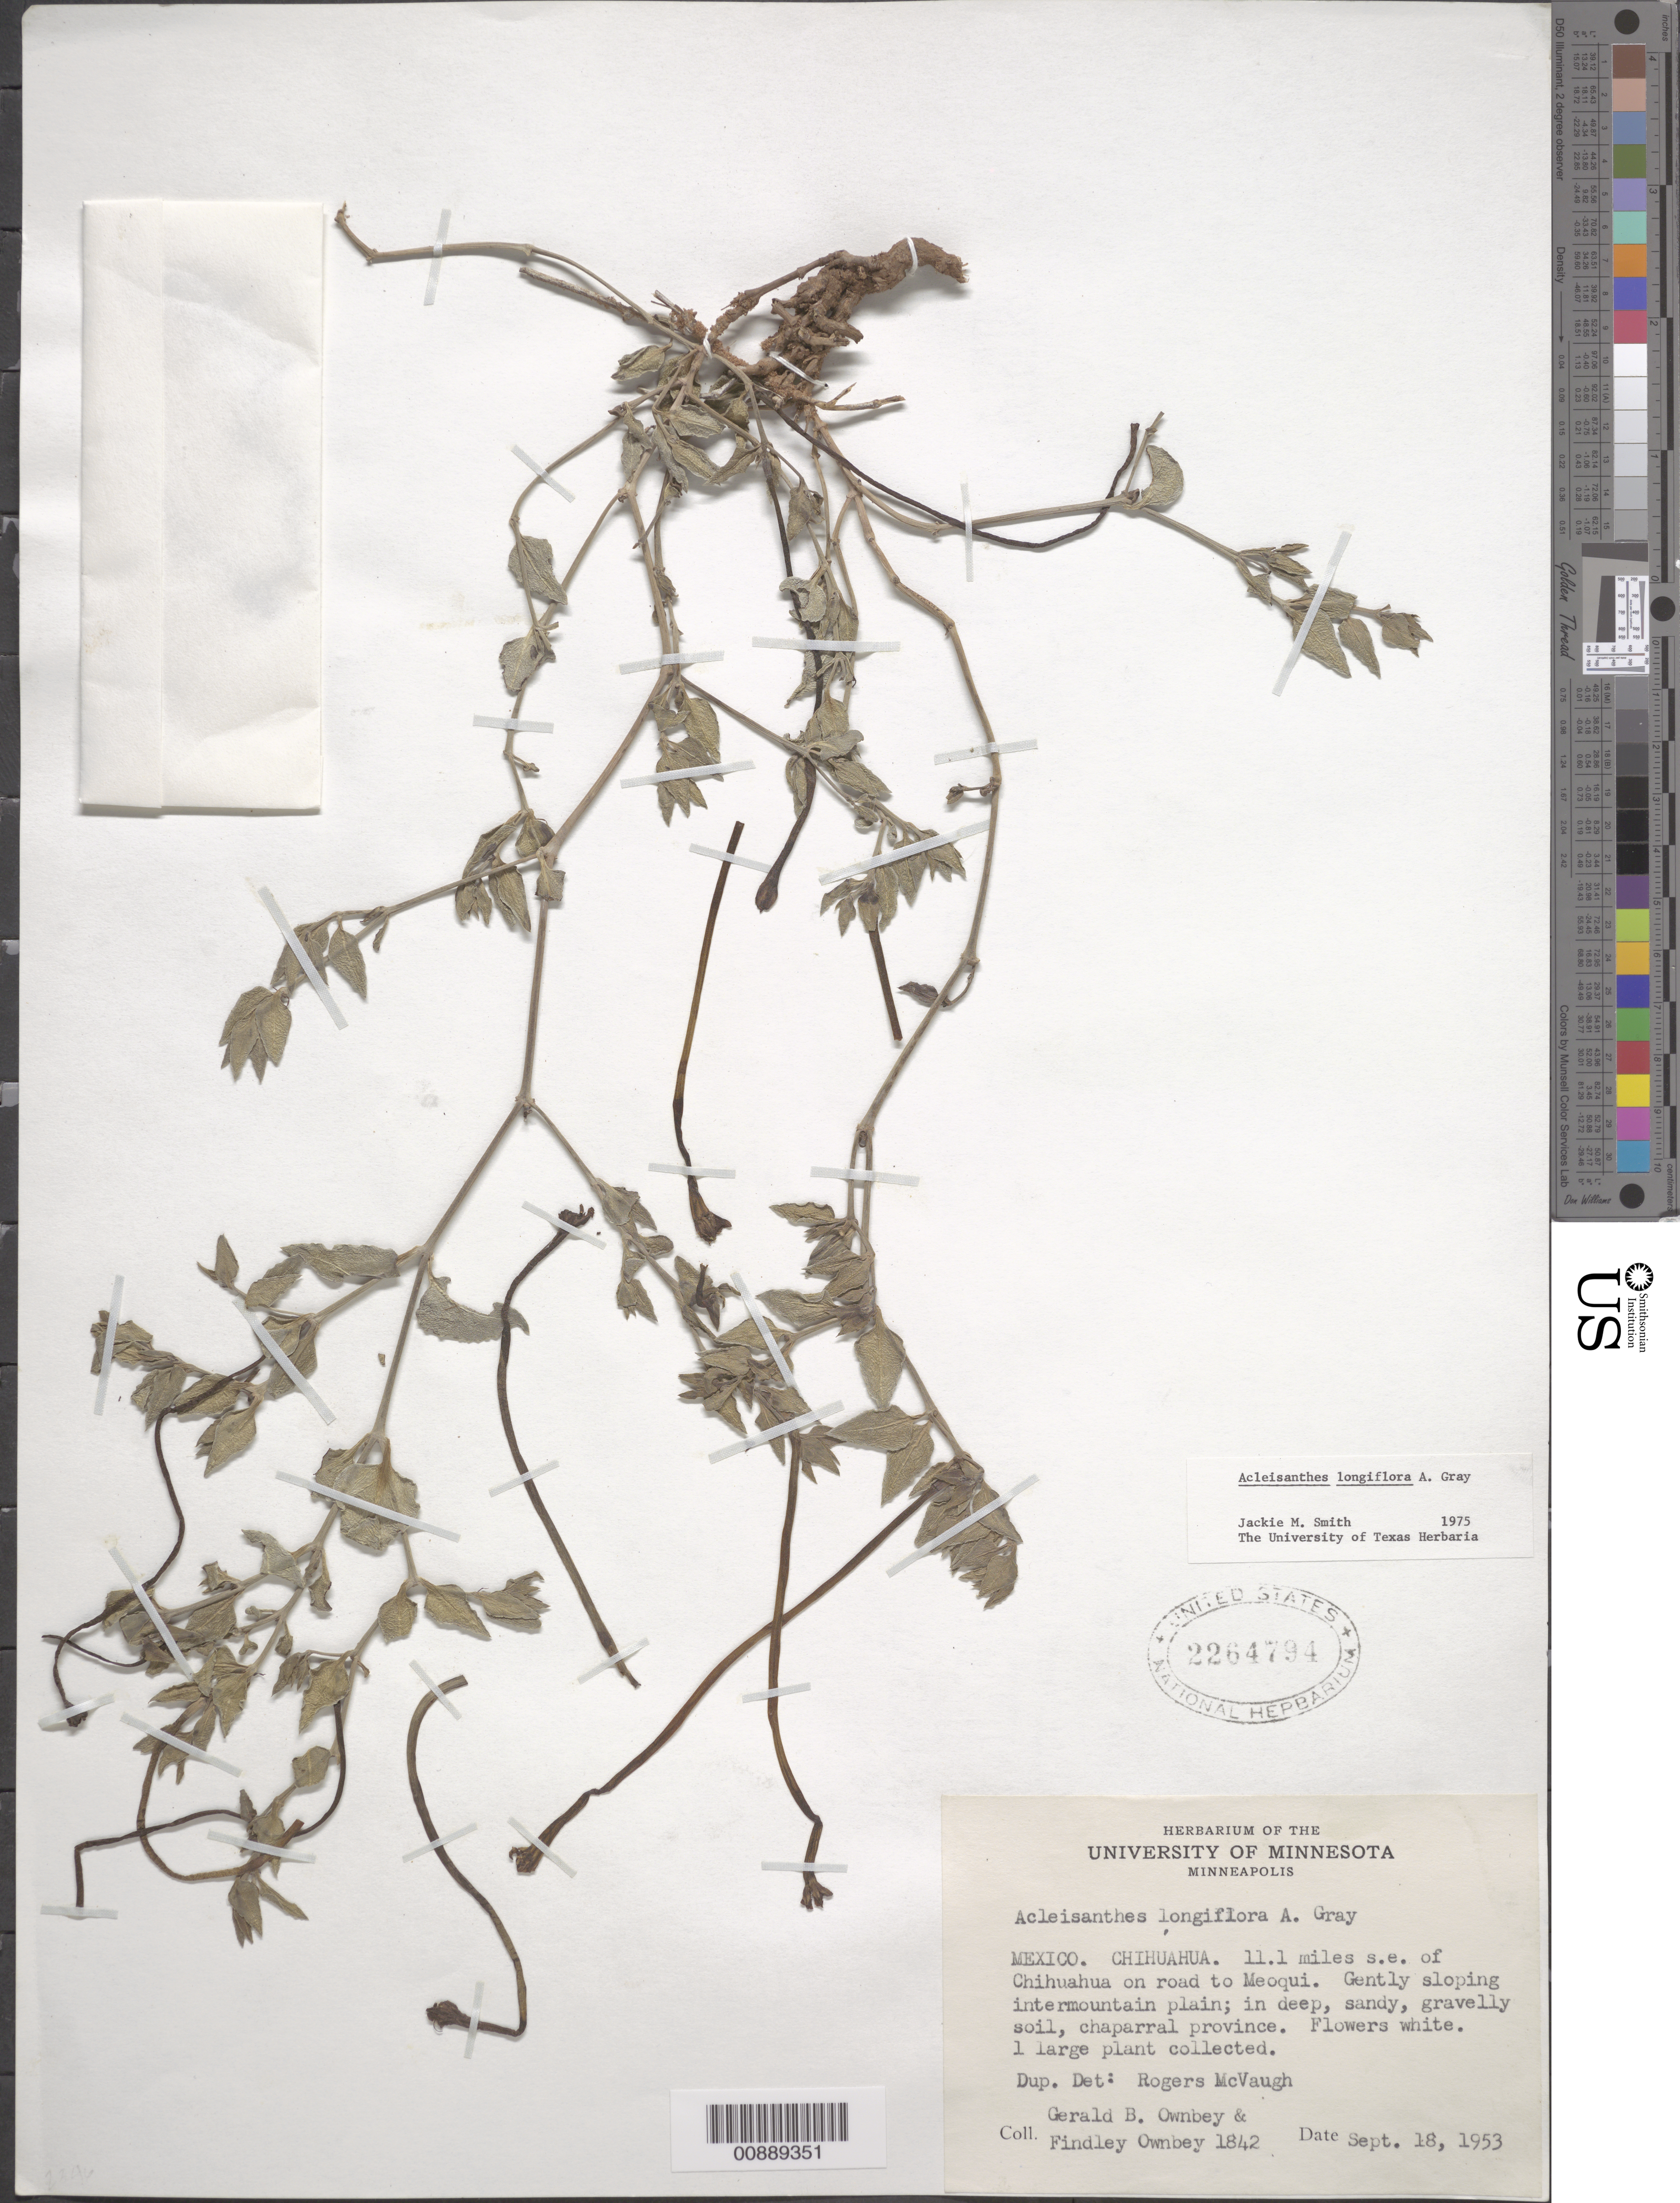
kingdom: Plantae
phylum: Tracheophyta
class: Magnoliopsida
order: Caryophyllales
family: Nyctaginaceae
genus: Acleisanthes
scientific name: Acleisanthes longiflora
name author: A. Gray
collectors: G. B. Ownbey & F. Ownbey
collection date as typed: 18 Sep 1953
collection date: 1953-09-18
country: Mexico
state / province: Chihuahua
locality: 11.1 miles SE of Chihuahua on road to Meoqui.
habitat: Gently sloping intermountain plain; in deep, sandy, gravelly soil, chaparral province.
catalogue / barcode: US 2264794